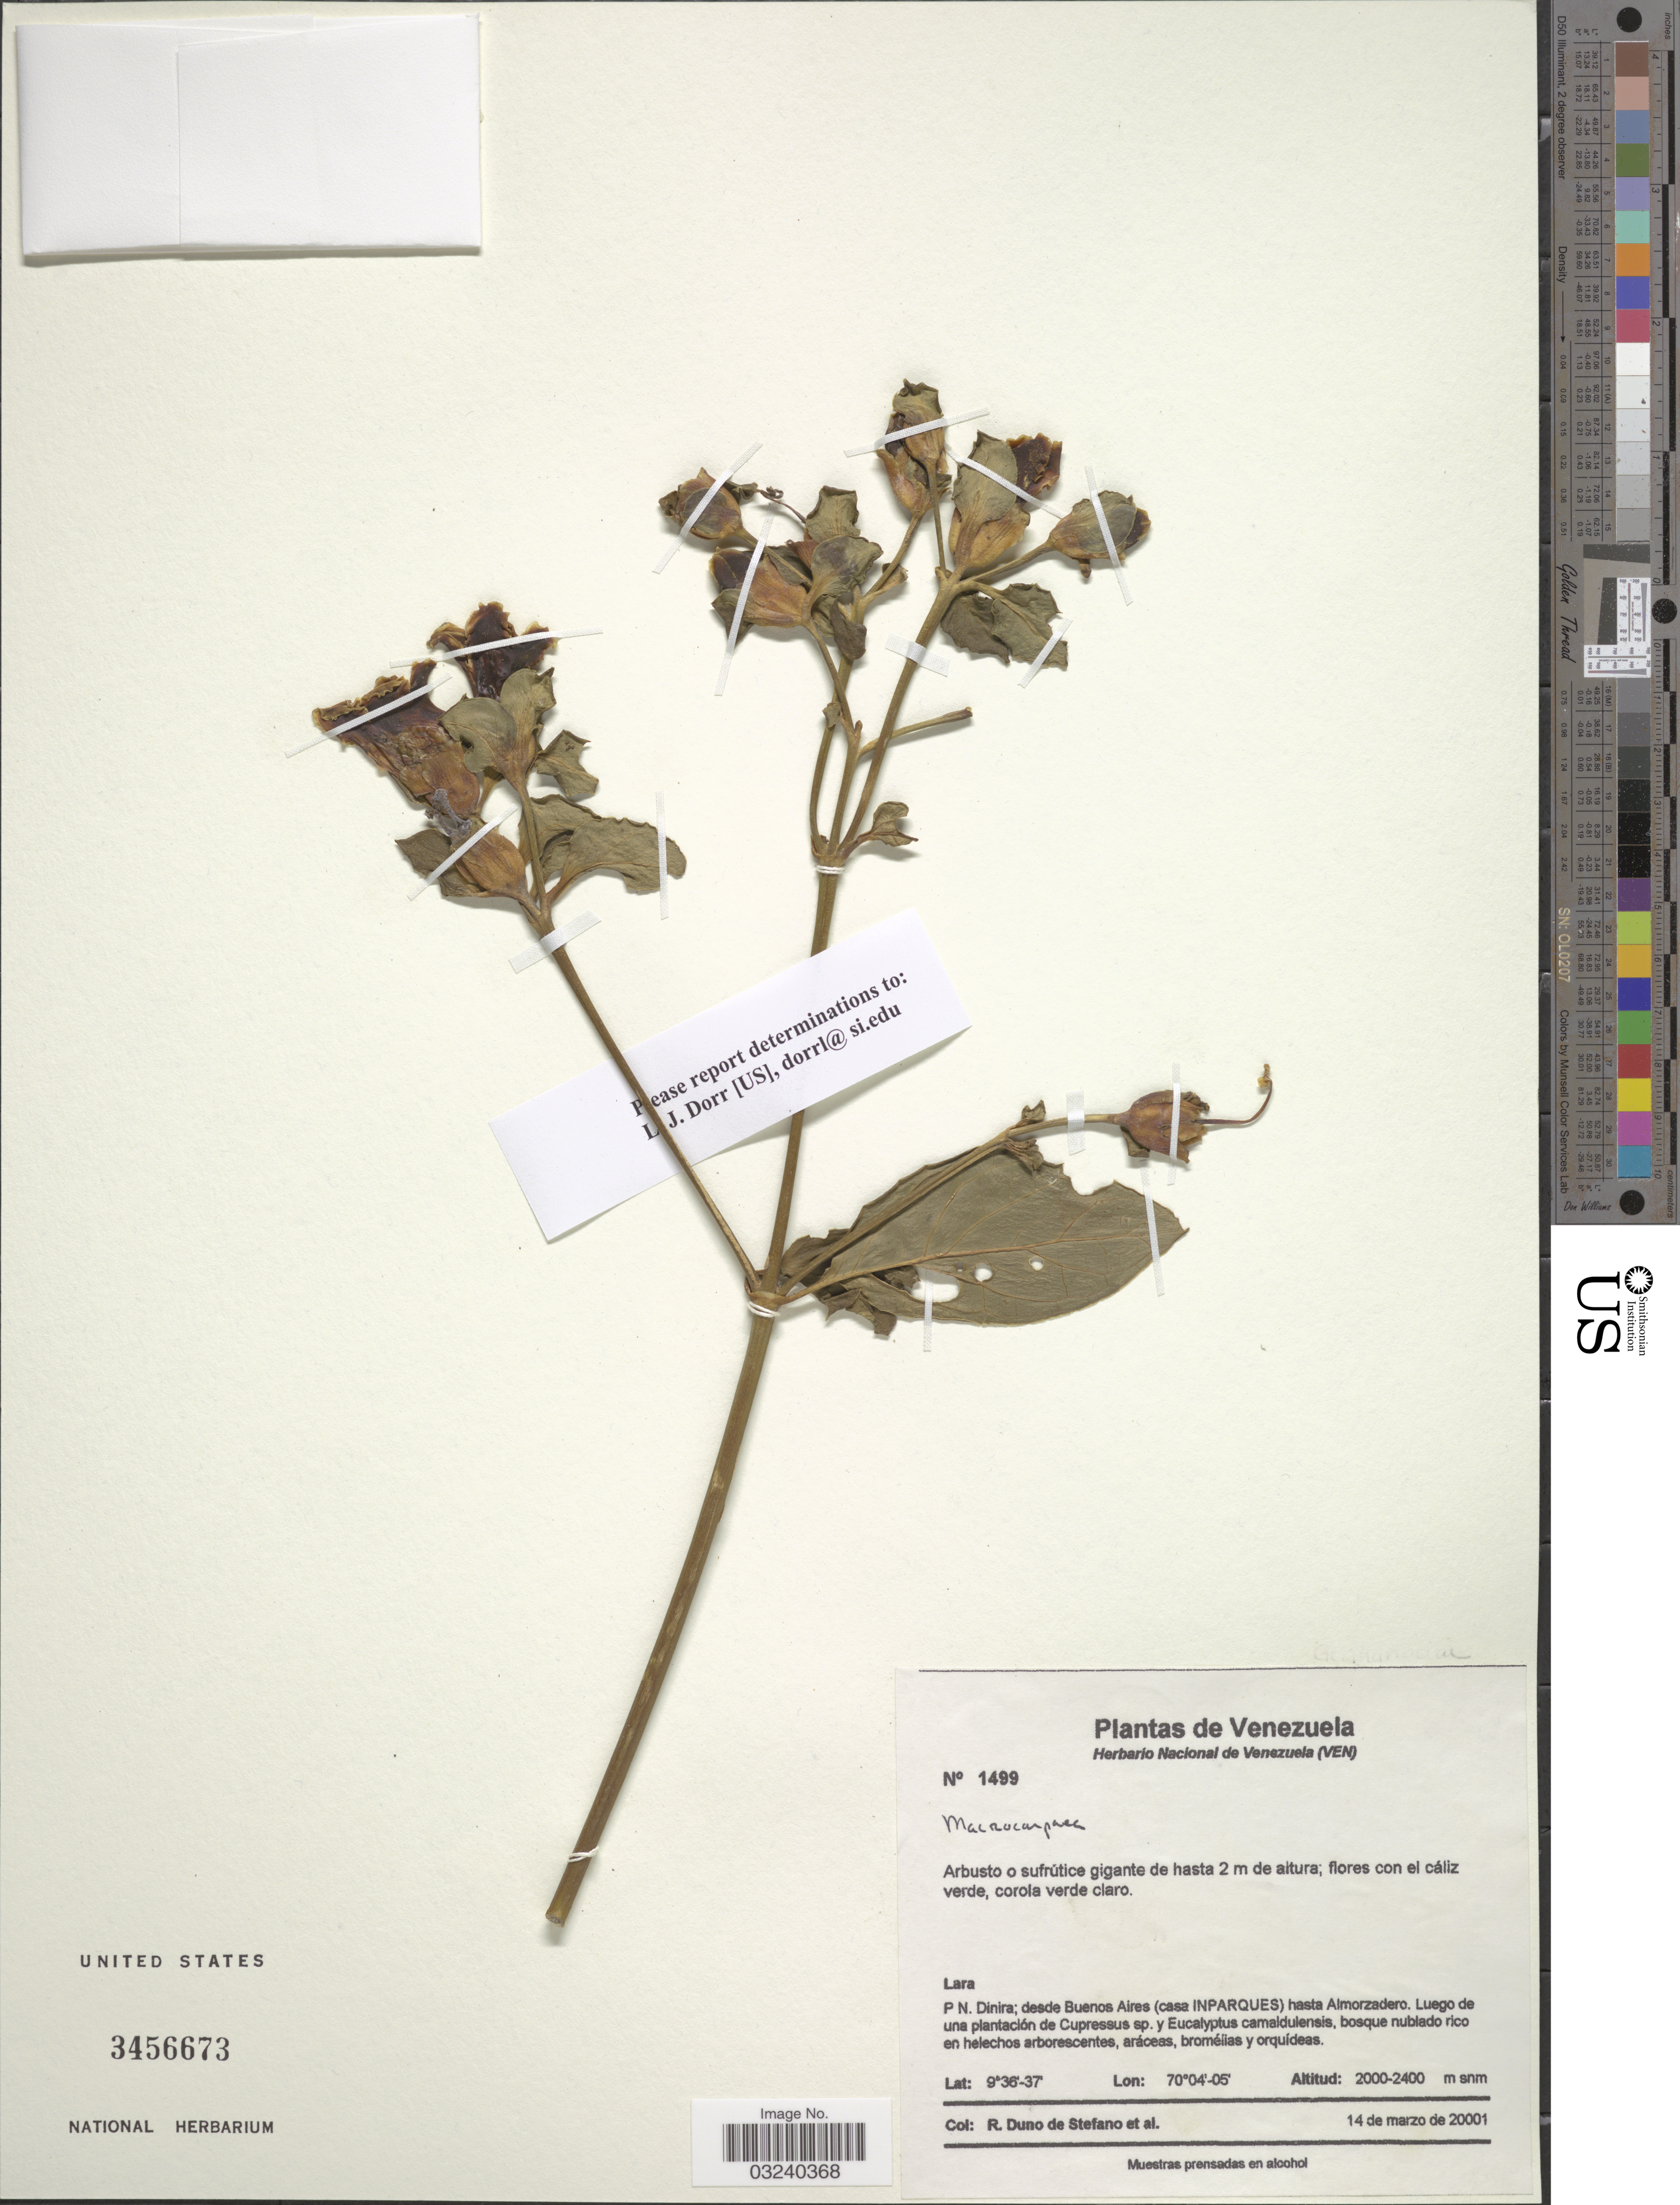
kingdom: Plantae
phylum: Tracheophyta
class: Magnoliopsida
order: Gentianales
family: Gentianaceae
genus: Macrocarpaea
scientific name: Macrocarpaea sp.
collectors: R. Duno de Stefano & et al.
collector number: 1499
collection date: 2001-03-14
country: Venezuela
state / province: Lara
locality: P N. Dinira; desde Buenos Aires (casa INPARQUES) hasta Almorzadero.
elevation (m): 2000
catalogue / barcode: US 3456673